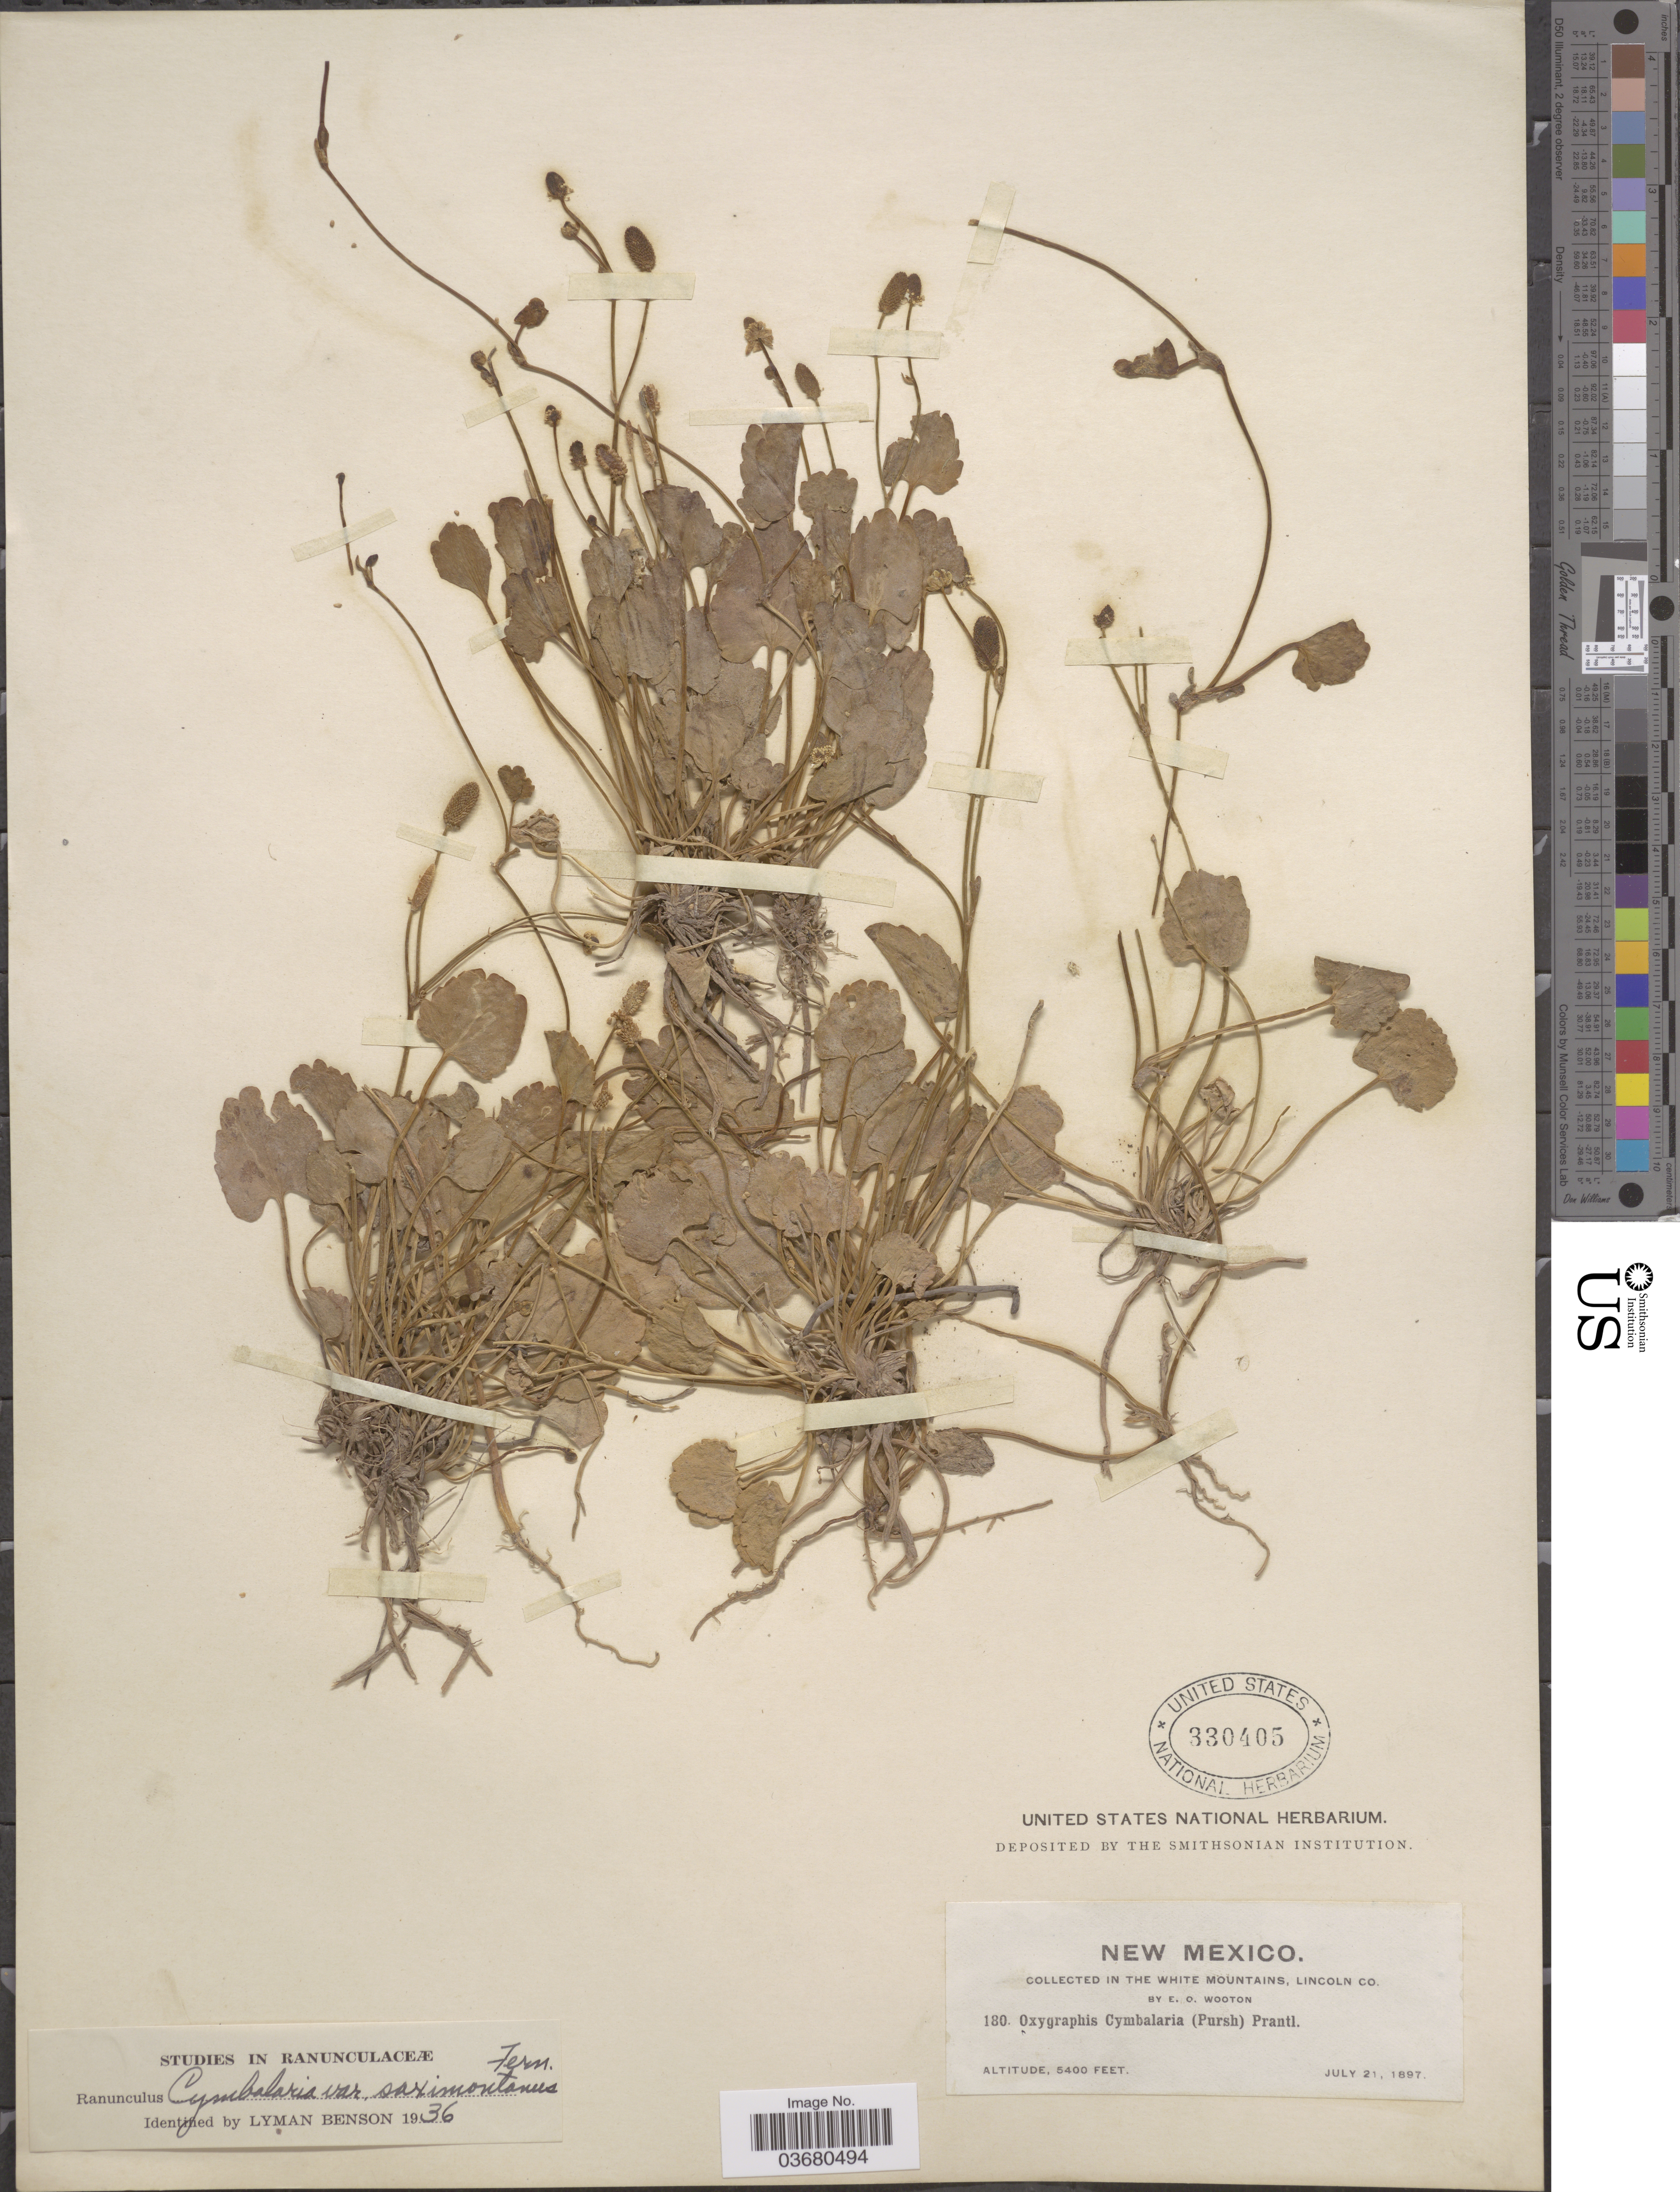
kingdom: Plantae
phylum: Tracheophyta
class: Magnoliopsida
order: Ranunculales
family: Ranunculaceae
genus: Halerpestes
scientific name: Halerpestes cymbalaria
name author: (Pursh) Greene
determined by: Strong, M. T., (US), Smithsonian Institution - National Museum of Natural History (UNITED STATES)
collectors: E. O. Wooton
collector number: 180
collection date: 1897-07-21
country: United States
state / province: New Mexico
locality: In the White Mountains, Lincoln Co.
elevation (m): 1646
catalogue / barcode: US 330405